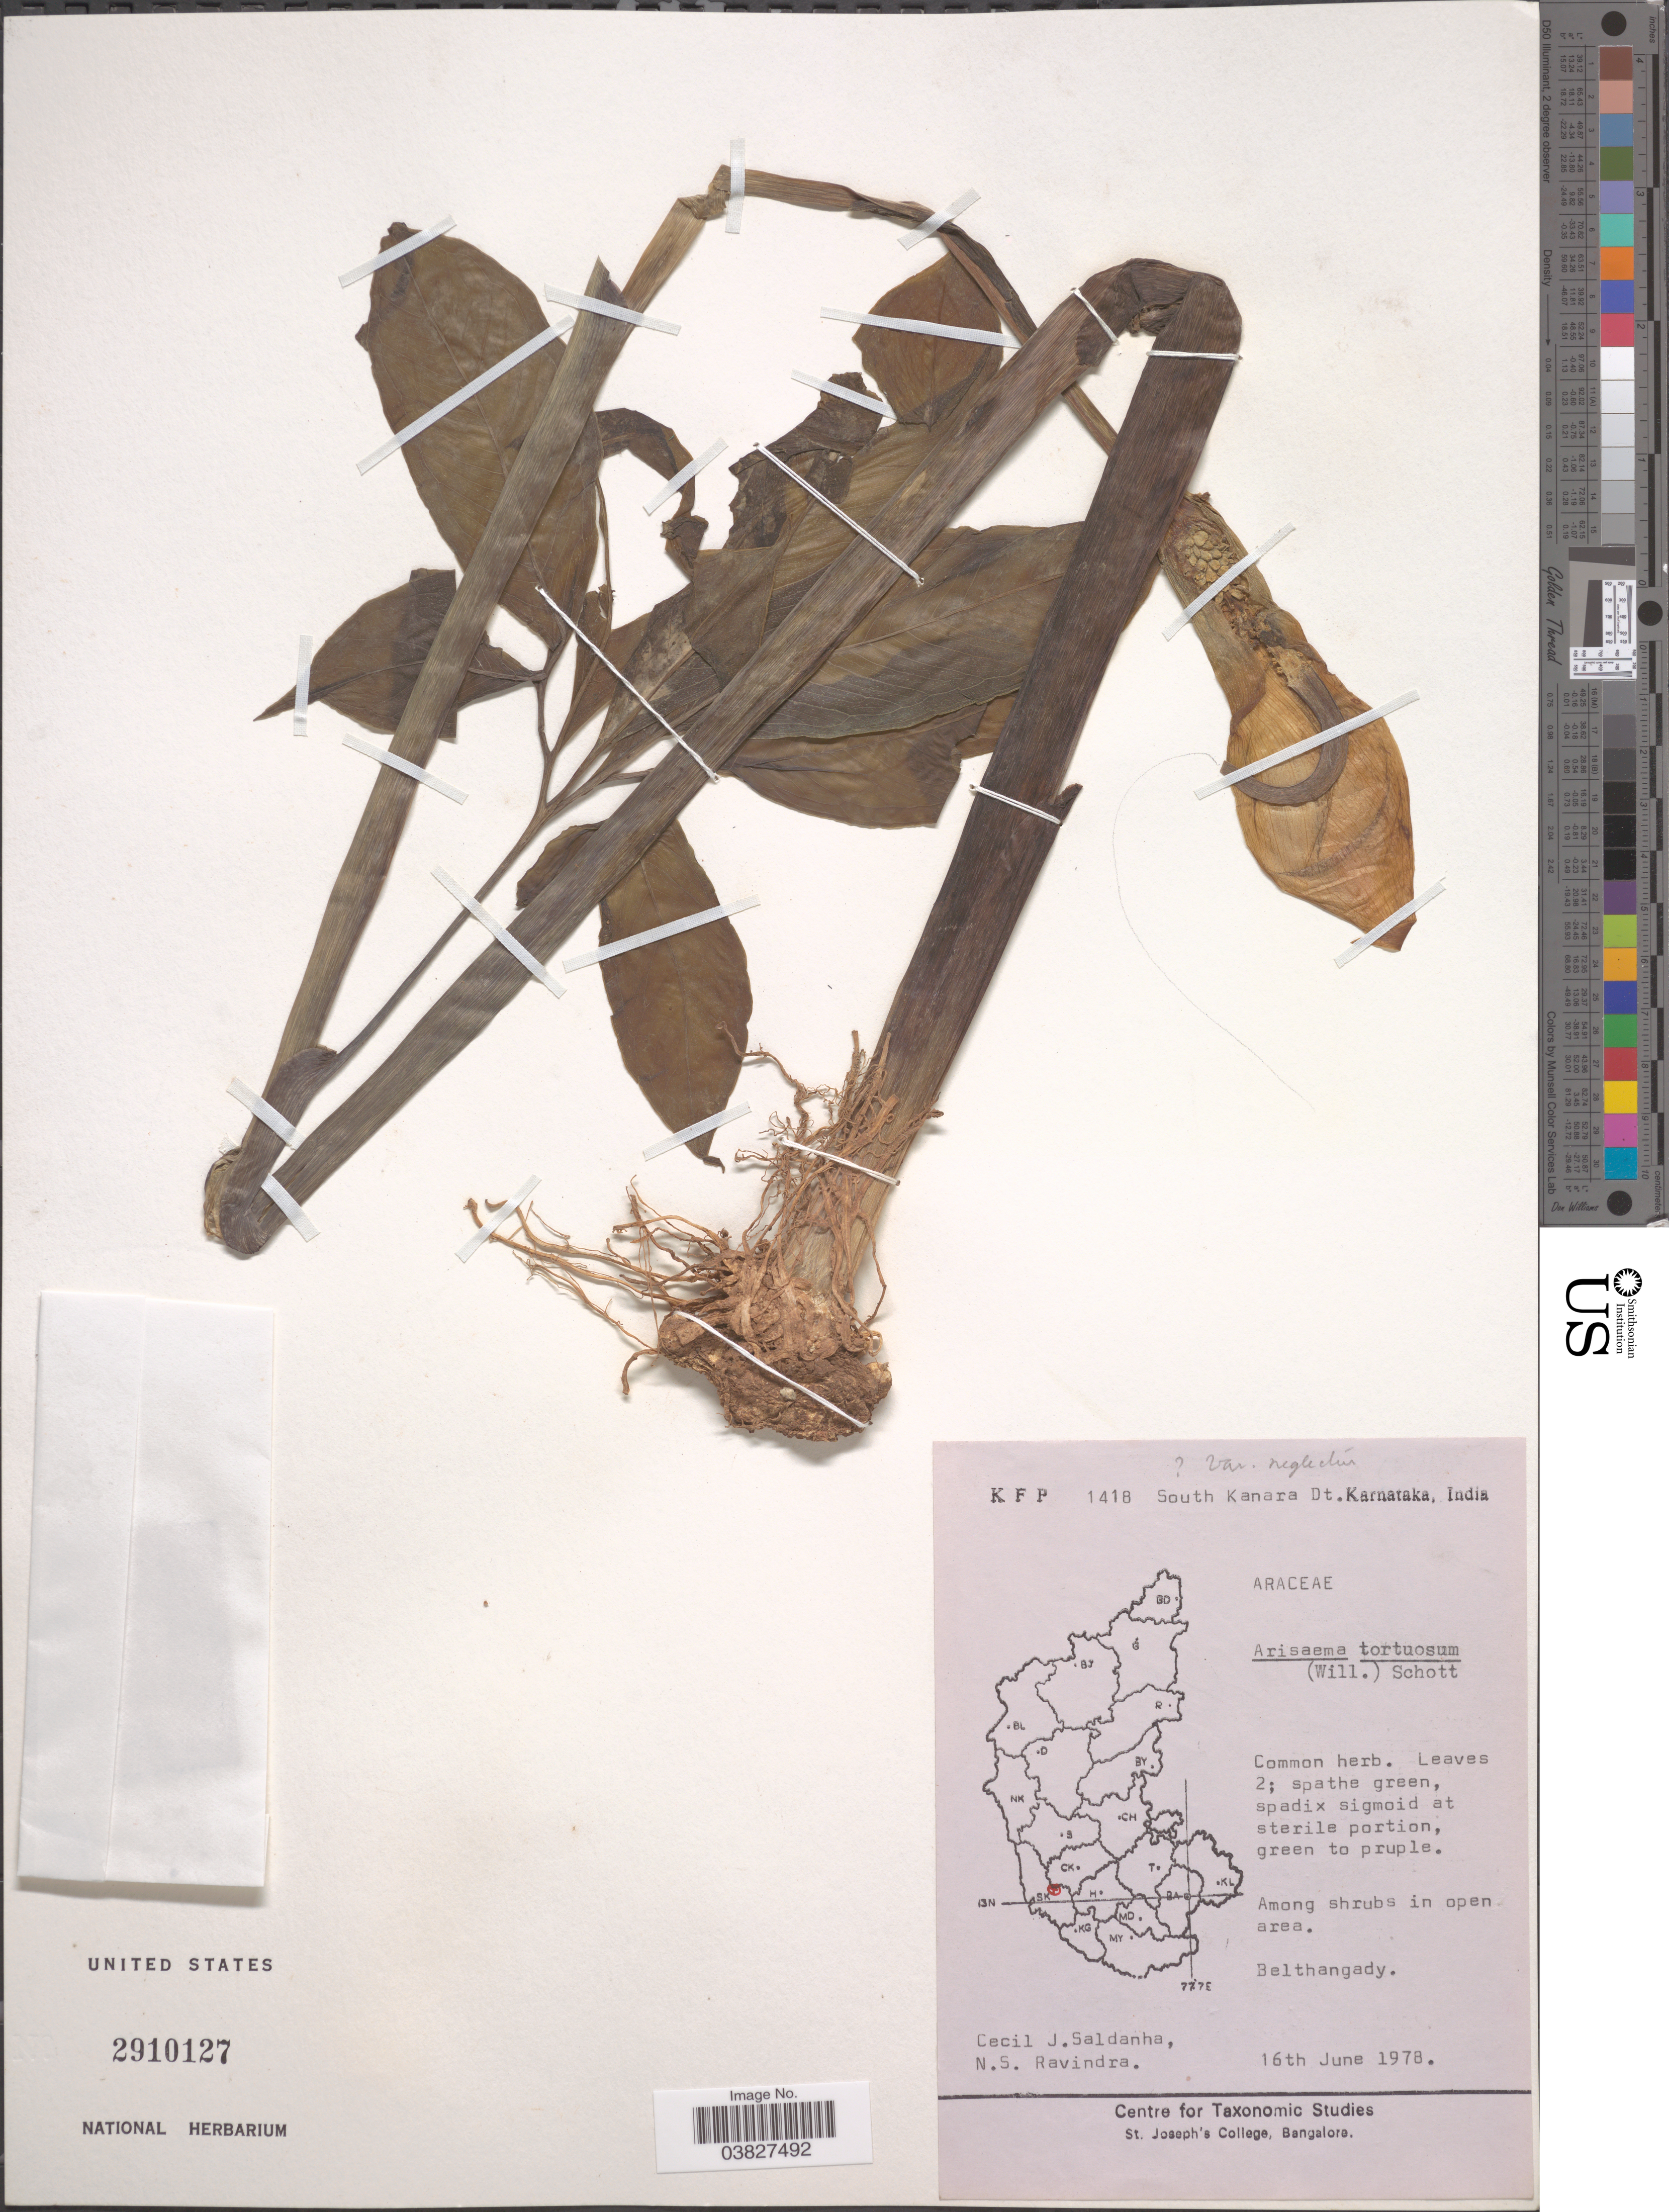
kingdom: Plantae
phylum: Tracheophyta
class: Liliopsida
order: Alismatales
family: Araceae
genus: Arisaema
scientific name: Arisaema tortuosum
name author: (Wall.) Schott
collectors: C. J. Saldanha & N. Ravindra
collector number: KFP1418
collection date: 1978-06-16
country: India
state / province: Karnataka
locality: South Kanara Dt. Karnataka. Among shrubs in open area. Belthangady.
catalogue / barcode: US 2910127